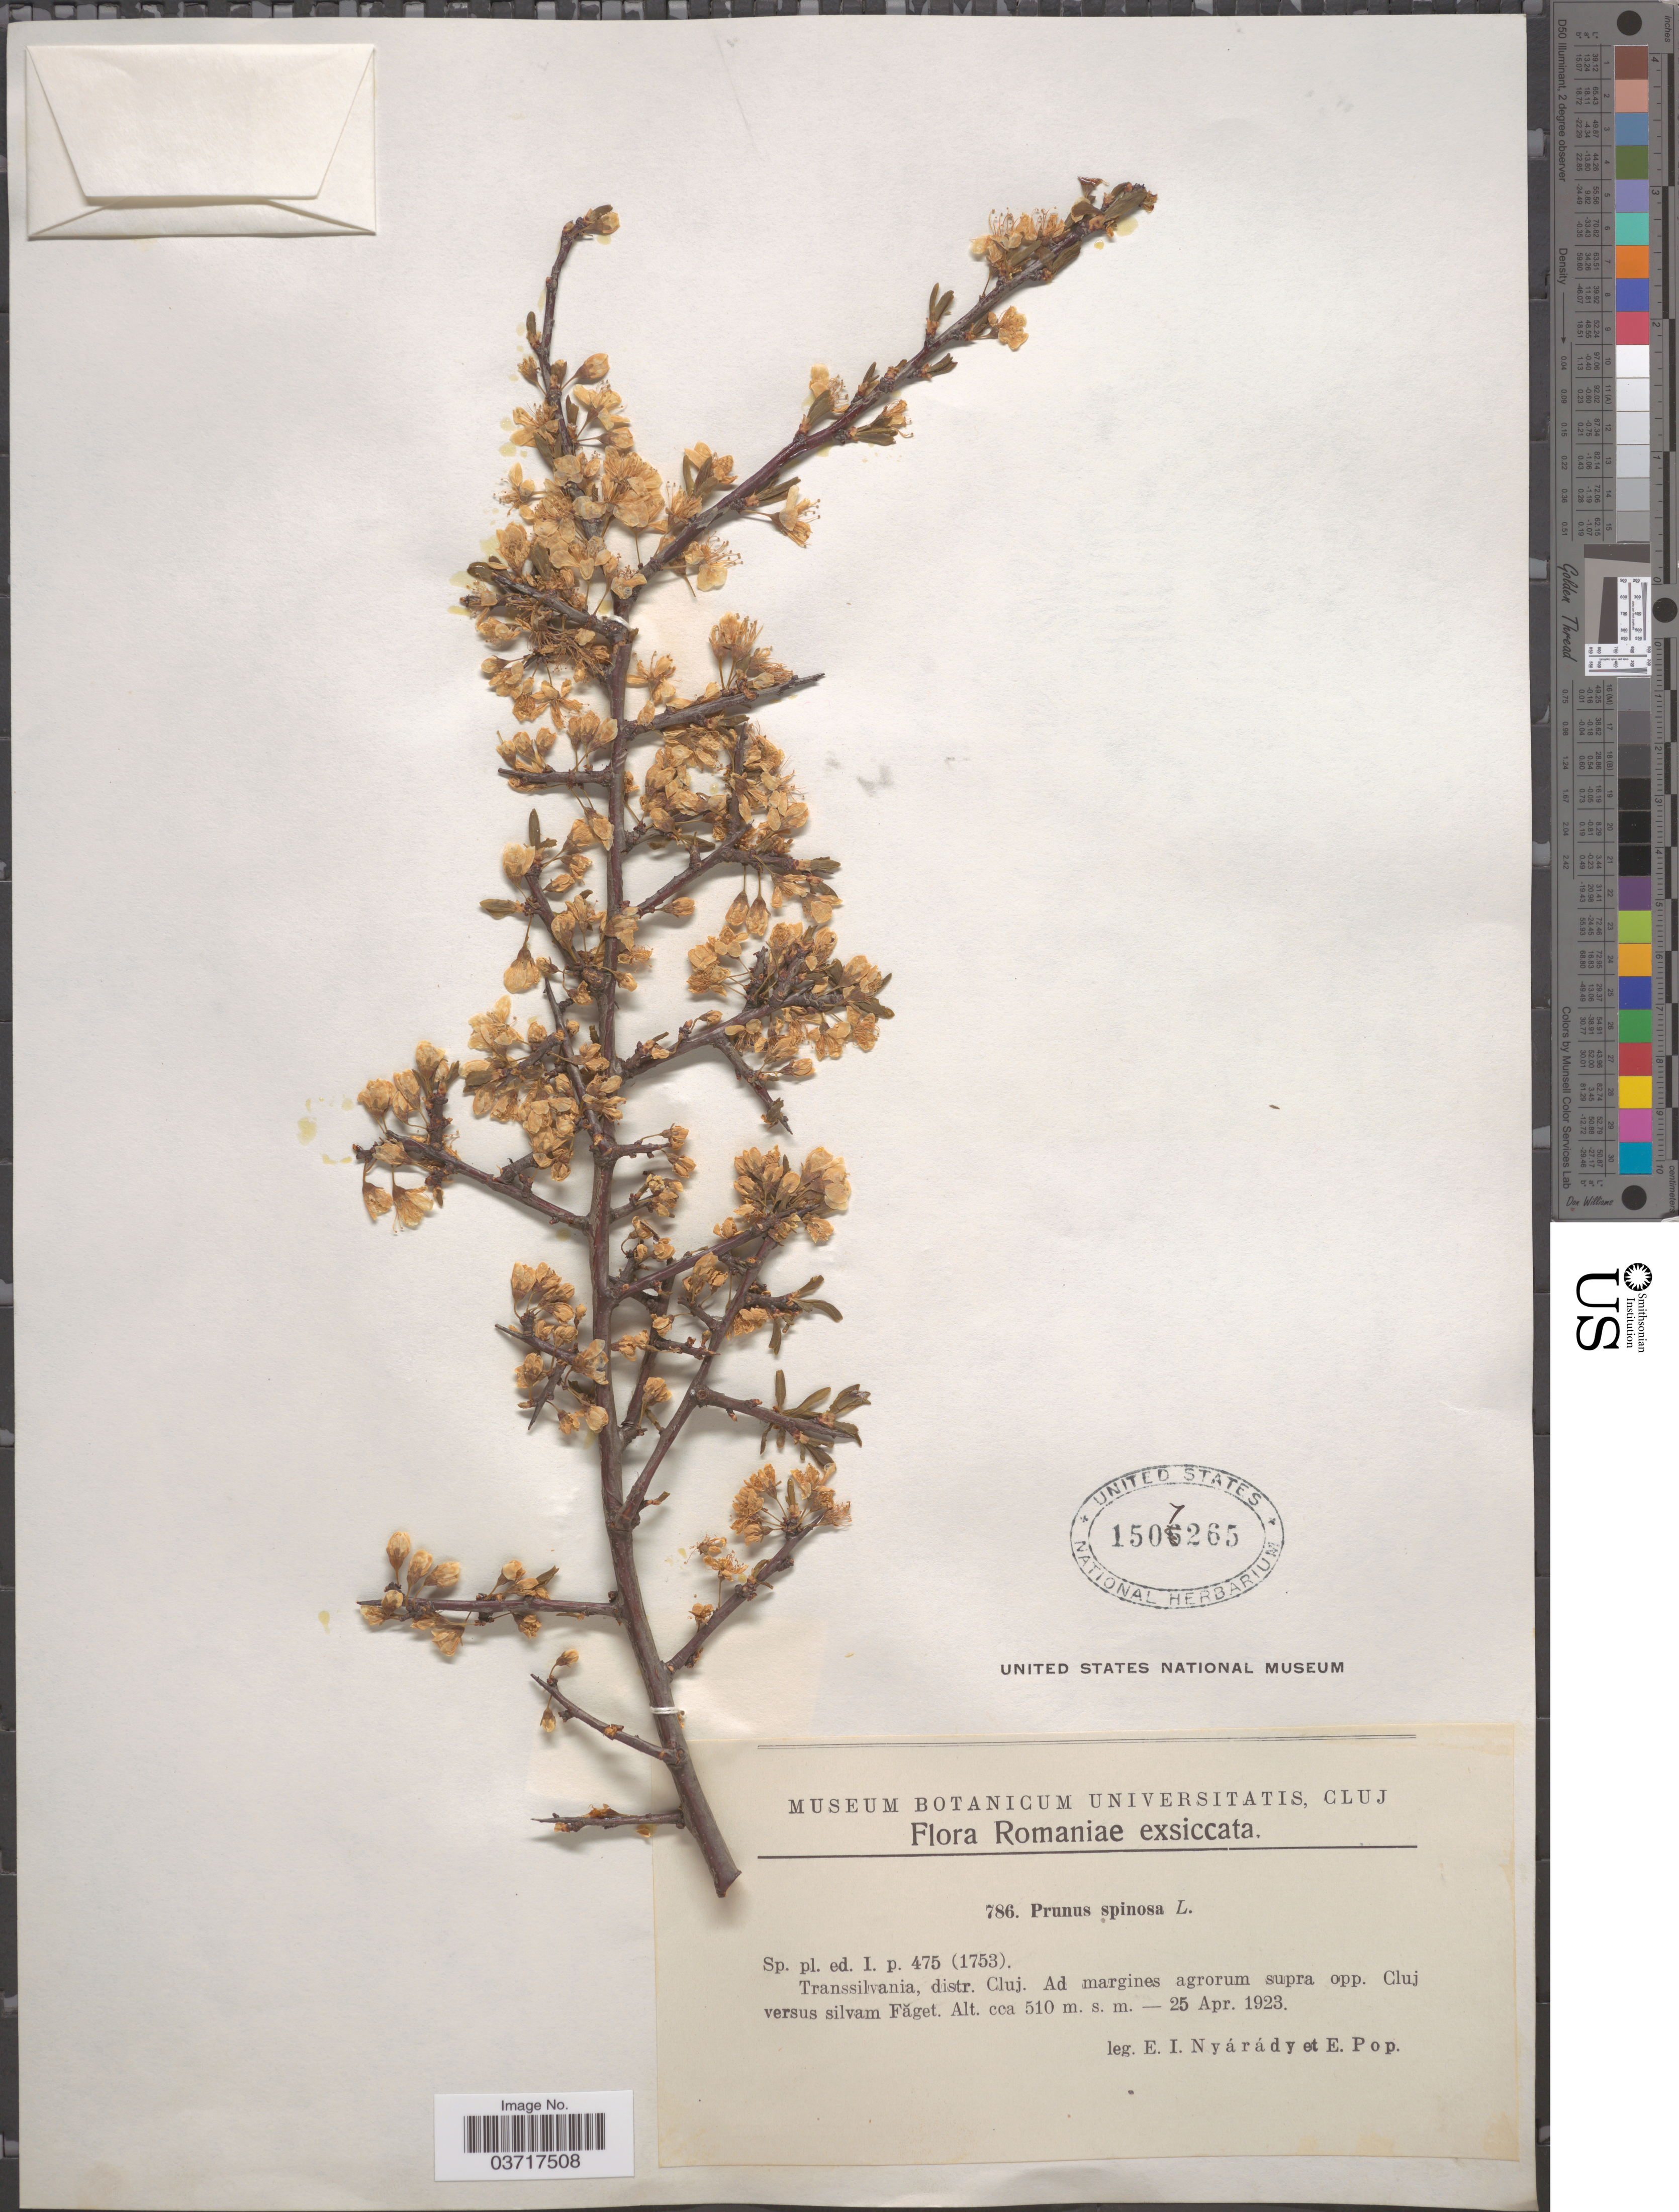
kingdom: Plantae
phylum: Tracheophyta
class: Magnoliopsida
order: Rosales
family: Rosaceae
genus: Prunus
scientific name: Prunus spinosa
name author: L.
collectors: E. Nyárády & E. Pop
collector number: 786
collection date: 1923-04-25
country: Romania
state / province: Cluj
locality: Transsilvania, distr. Cluj. Ad margines agrorum supra opp. Cluj versus silvam Faget.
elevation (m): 510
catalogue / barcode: US 1507265